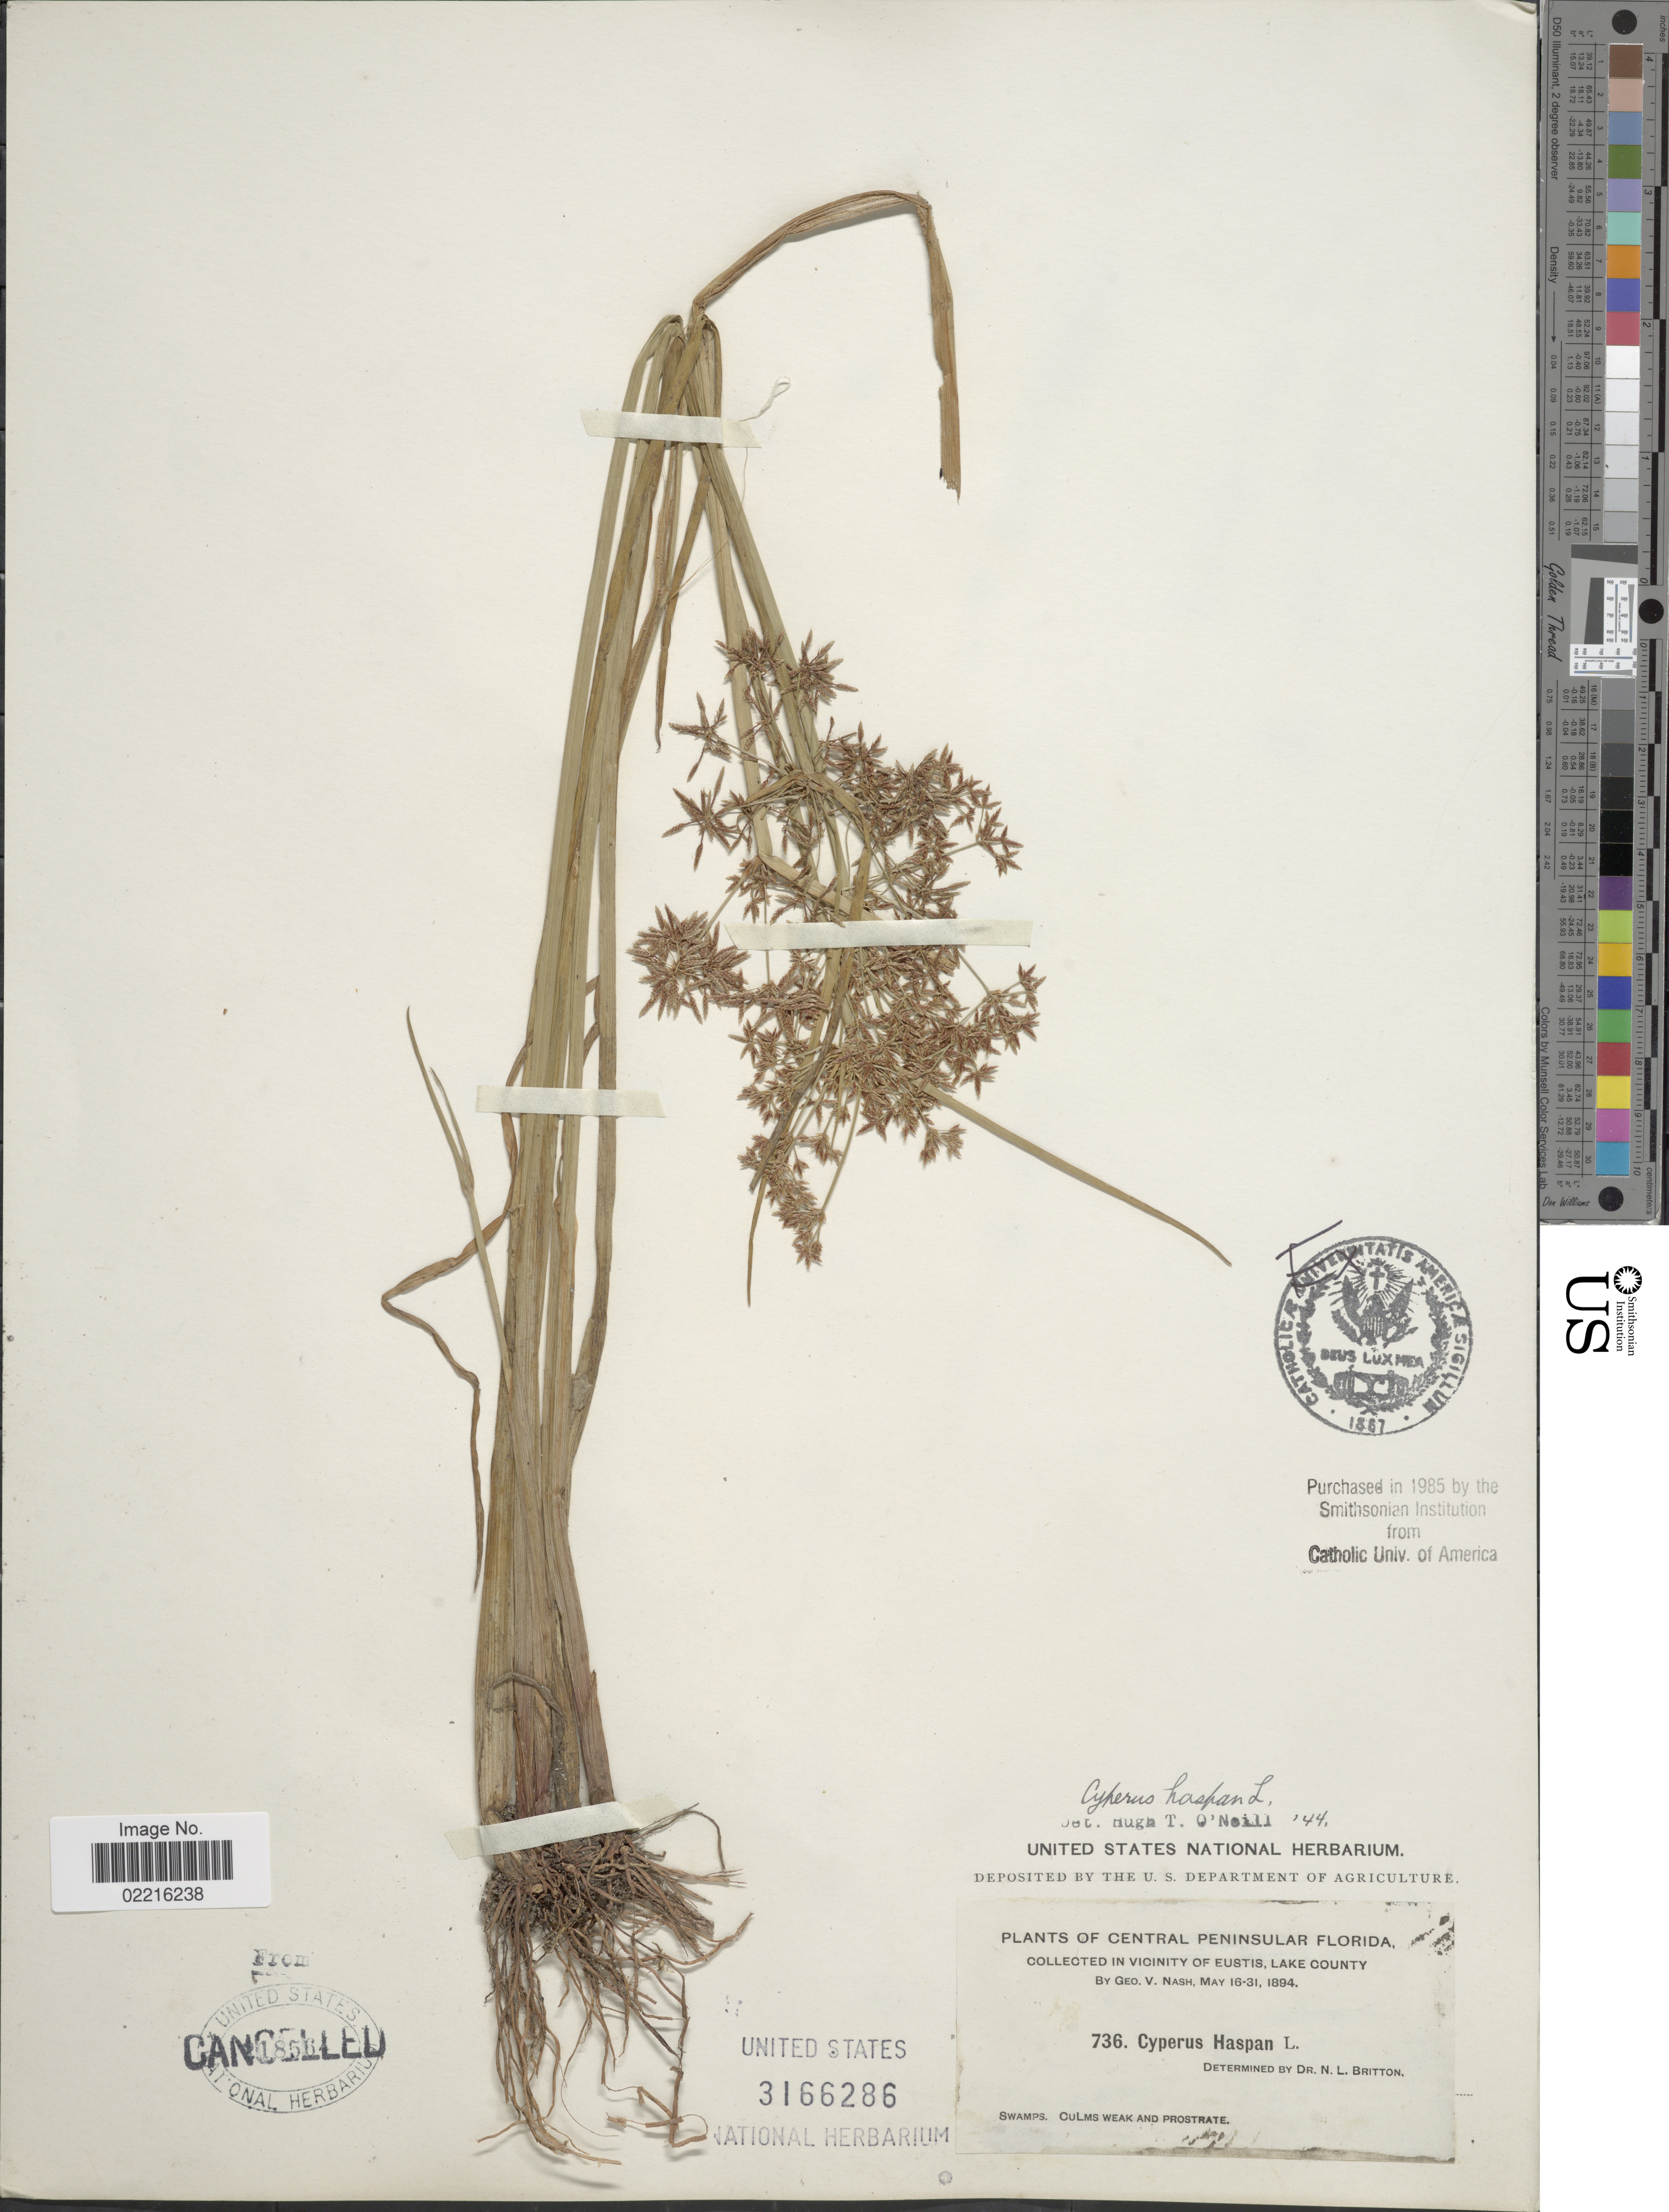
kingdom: Plantae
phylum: Tracheophyta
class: Liliopsida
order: Poales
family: Cyperaceae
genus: Cyperus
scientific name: Cyperus haspan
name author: L.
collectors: G. V. Nash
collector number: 736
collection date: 1894-05-16/1894-05-31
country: United States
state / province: Florida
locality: Central Peninsular Florida, Vicinity of Eustis, Lake County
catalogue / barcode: US 3166286